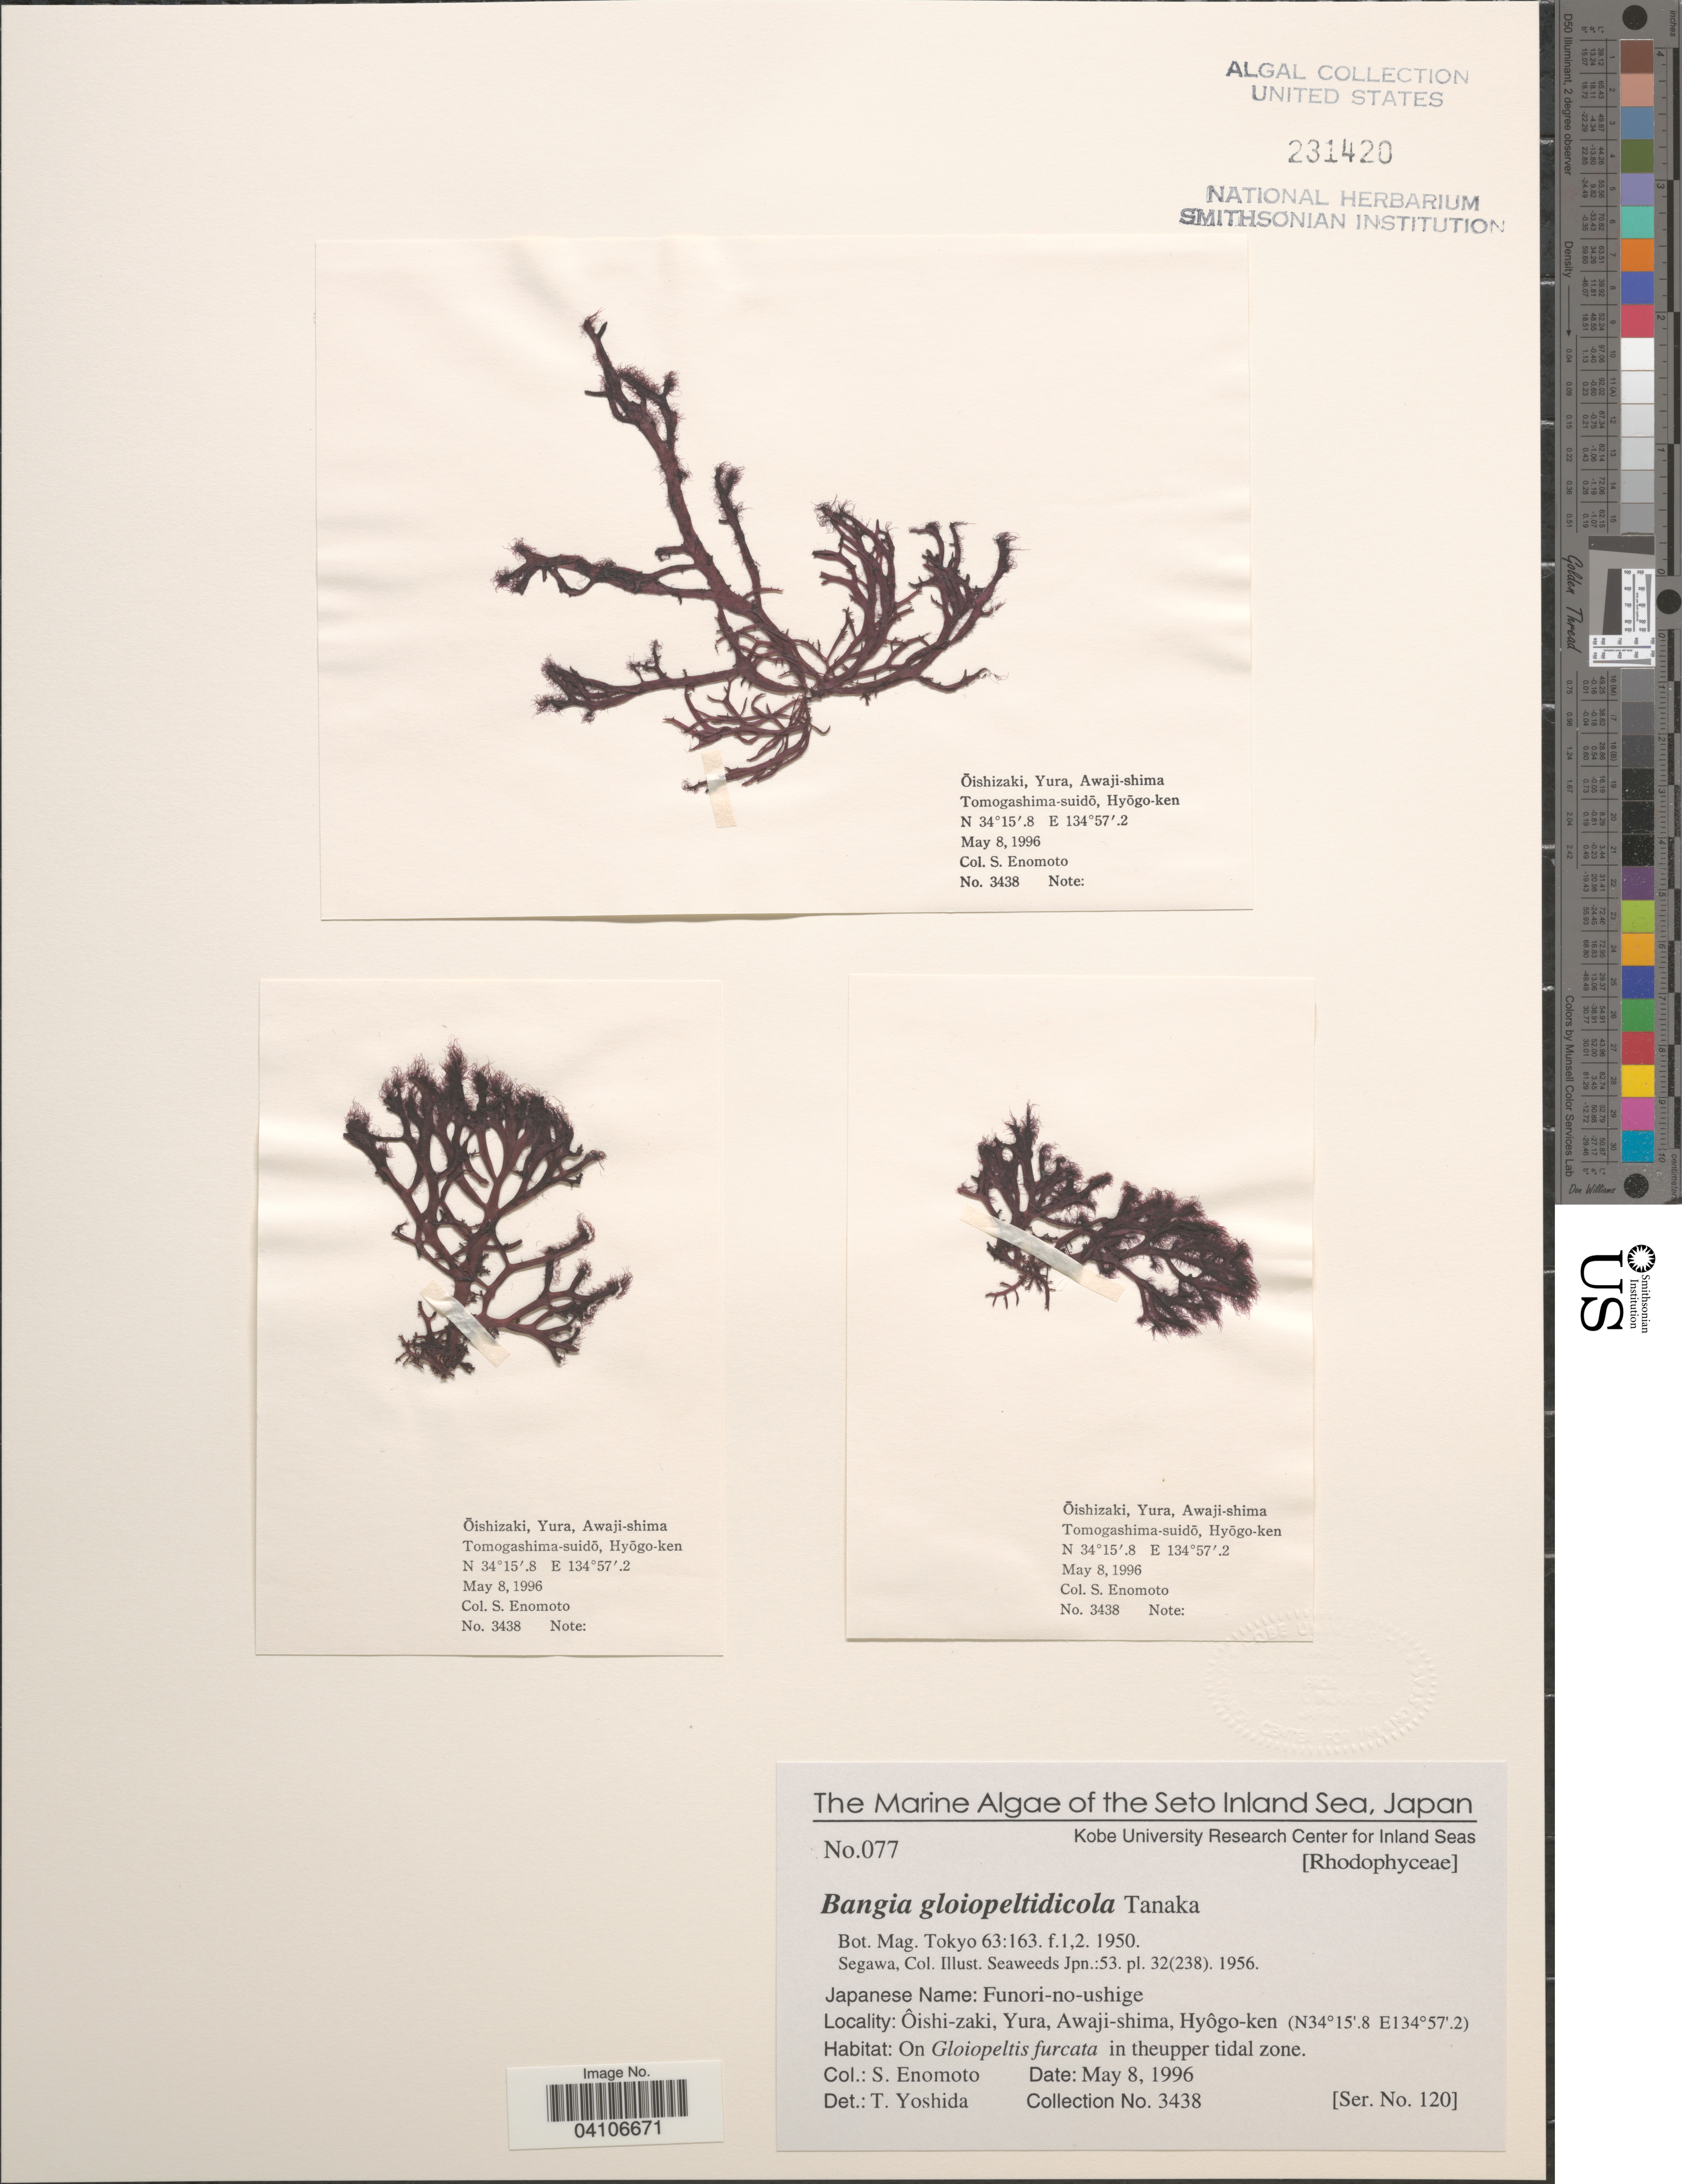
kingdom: Plantae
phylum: Rhodophyta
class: Bangiophyceae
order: Bangiales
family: Bangiaceae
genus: Bangia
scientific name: Bangia gloiopeltidicola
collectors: S. Enomoto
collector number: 3438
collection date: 1996-05-08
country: Japan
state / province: Hyogo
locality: The Seto Inland Sea. Ôishi-zaki, Yura, Awaji-shima, Hyôgo-ken.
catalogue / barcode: US 231420